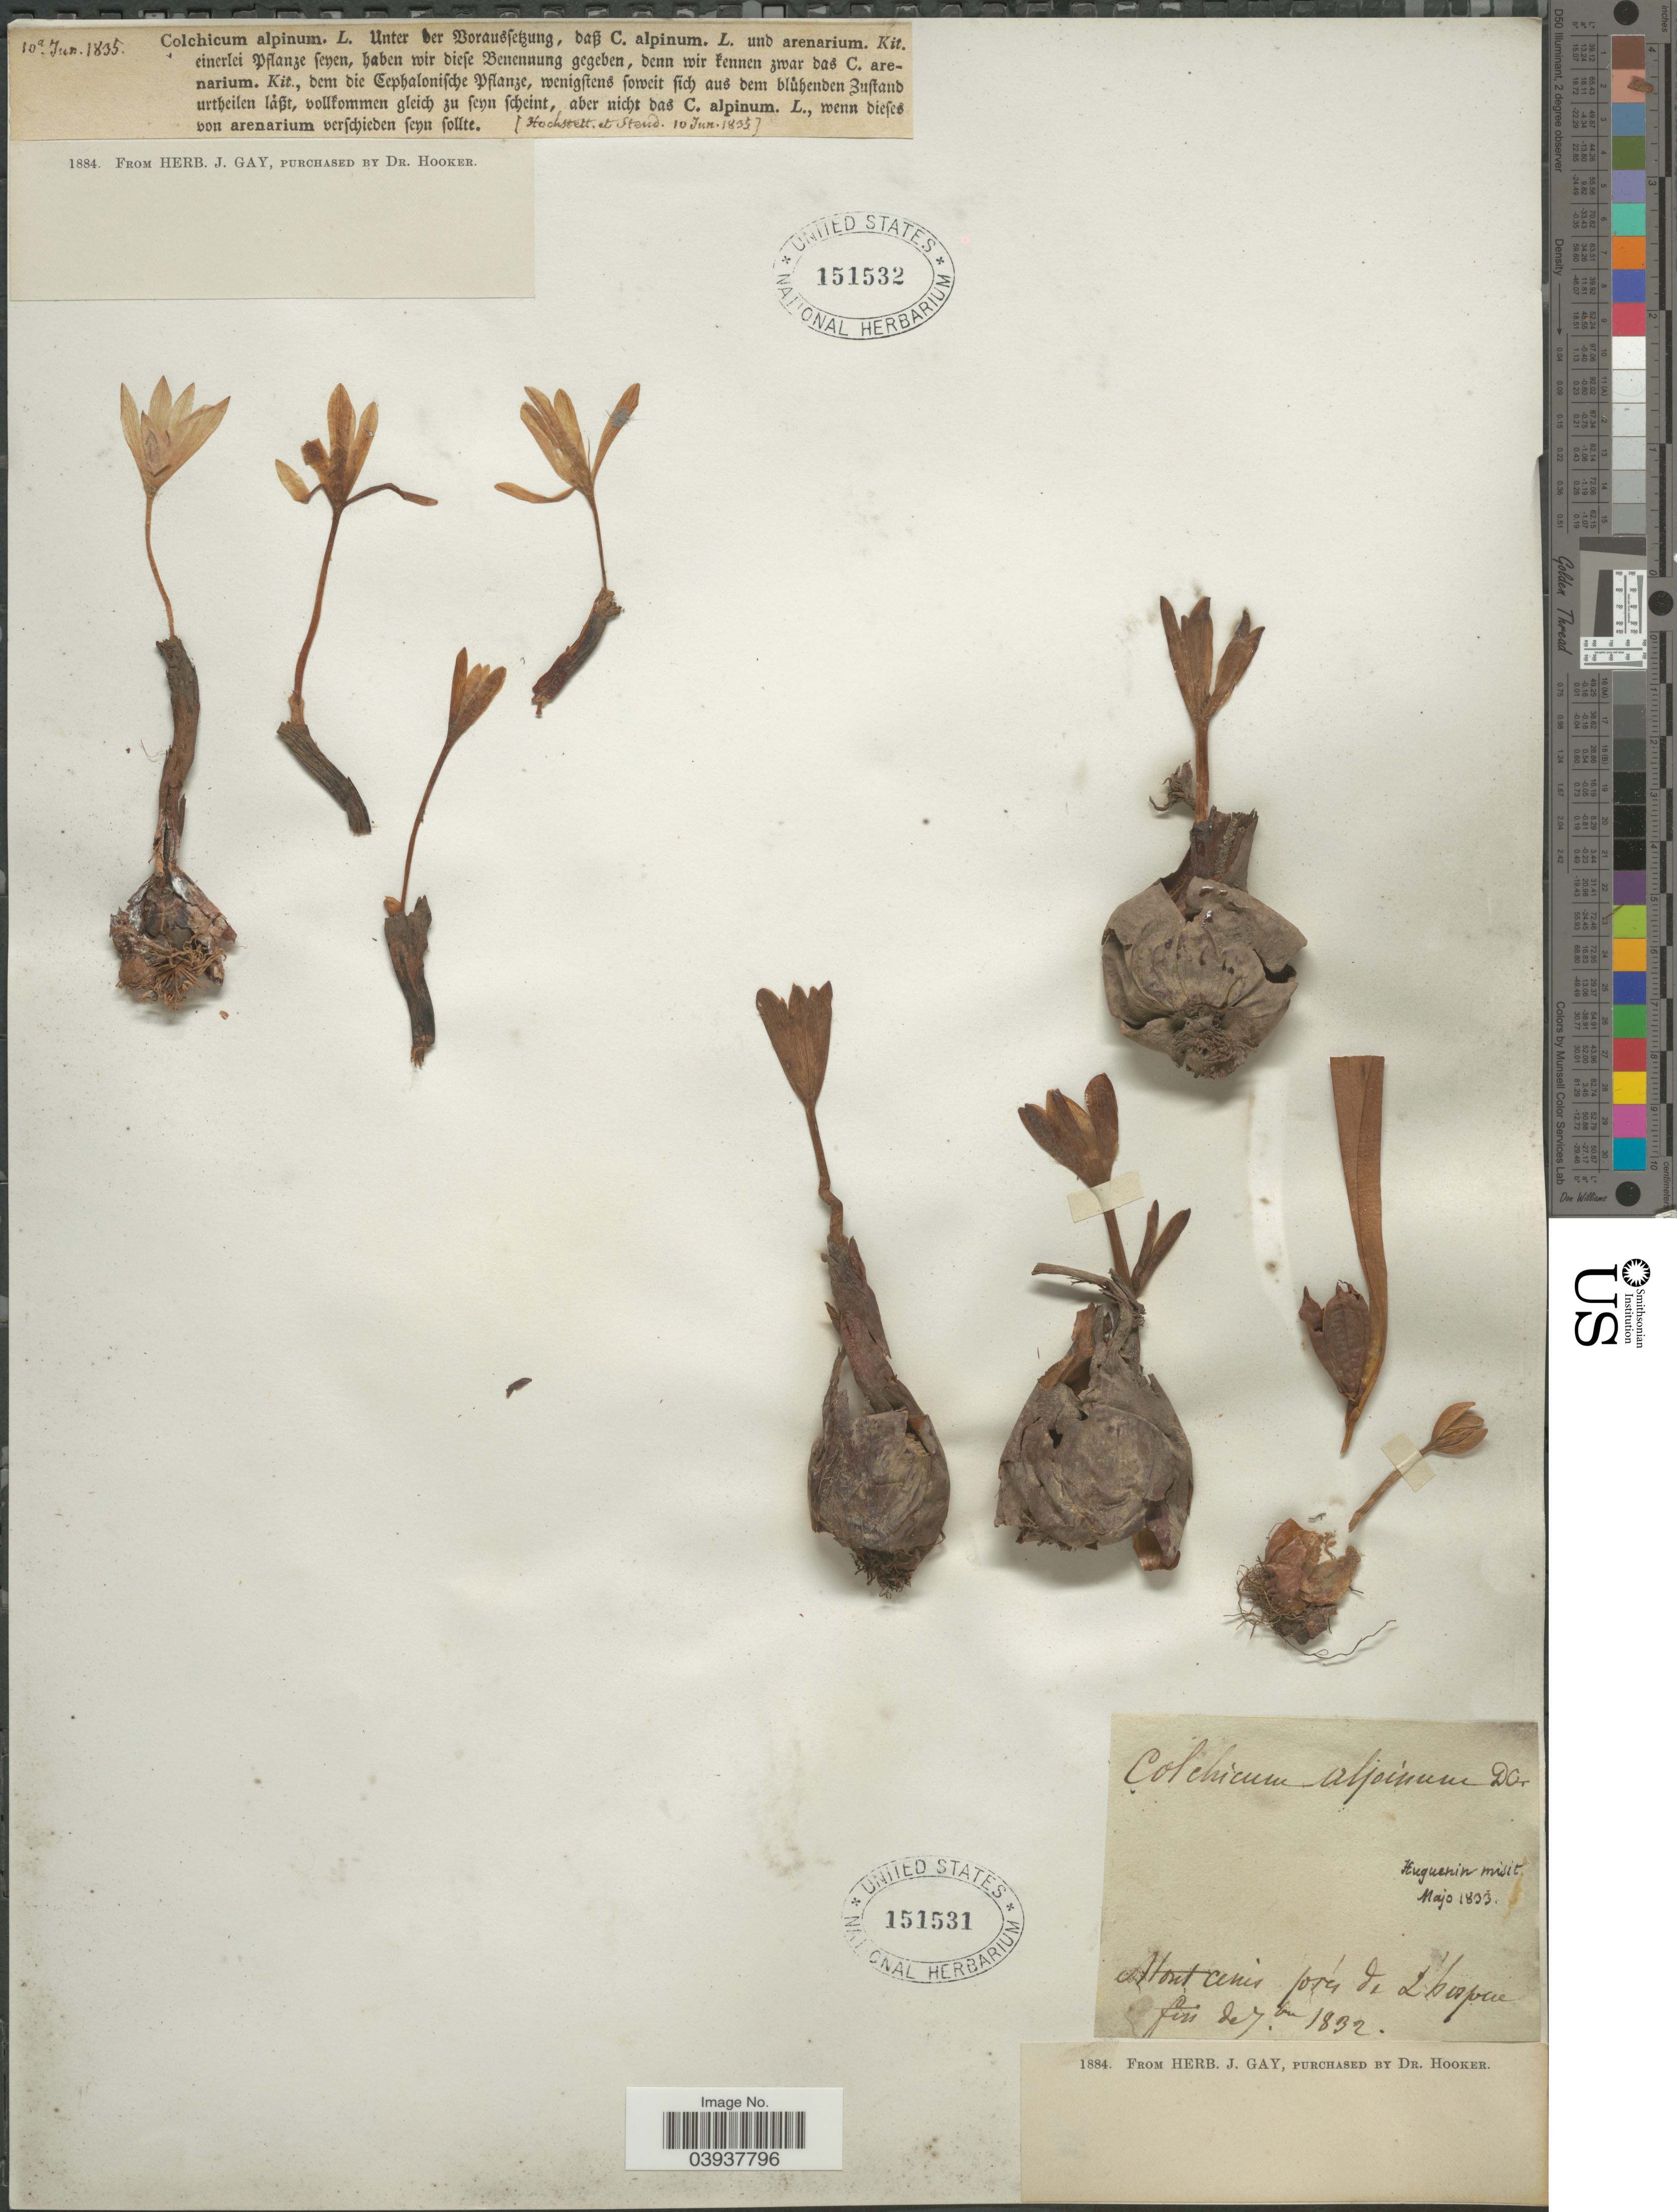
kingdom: Plantae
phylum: Tracheophyta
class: Liliopsida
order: Liliales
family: Colchicaceae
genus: Colchicum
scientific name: Colchicum alpinum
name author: DC.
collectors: ex herb. J. Gay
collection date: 1832-09-07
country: France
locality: Mont Cenis prés de l'hospice.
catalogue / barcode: US 151531